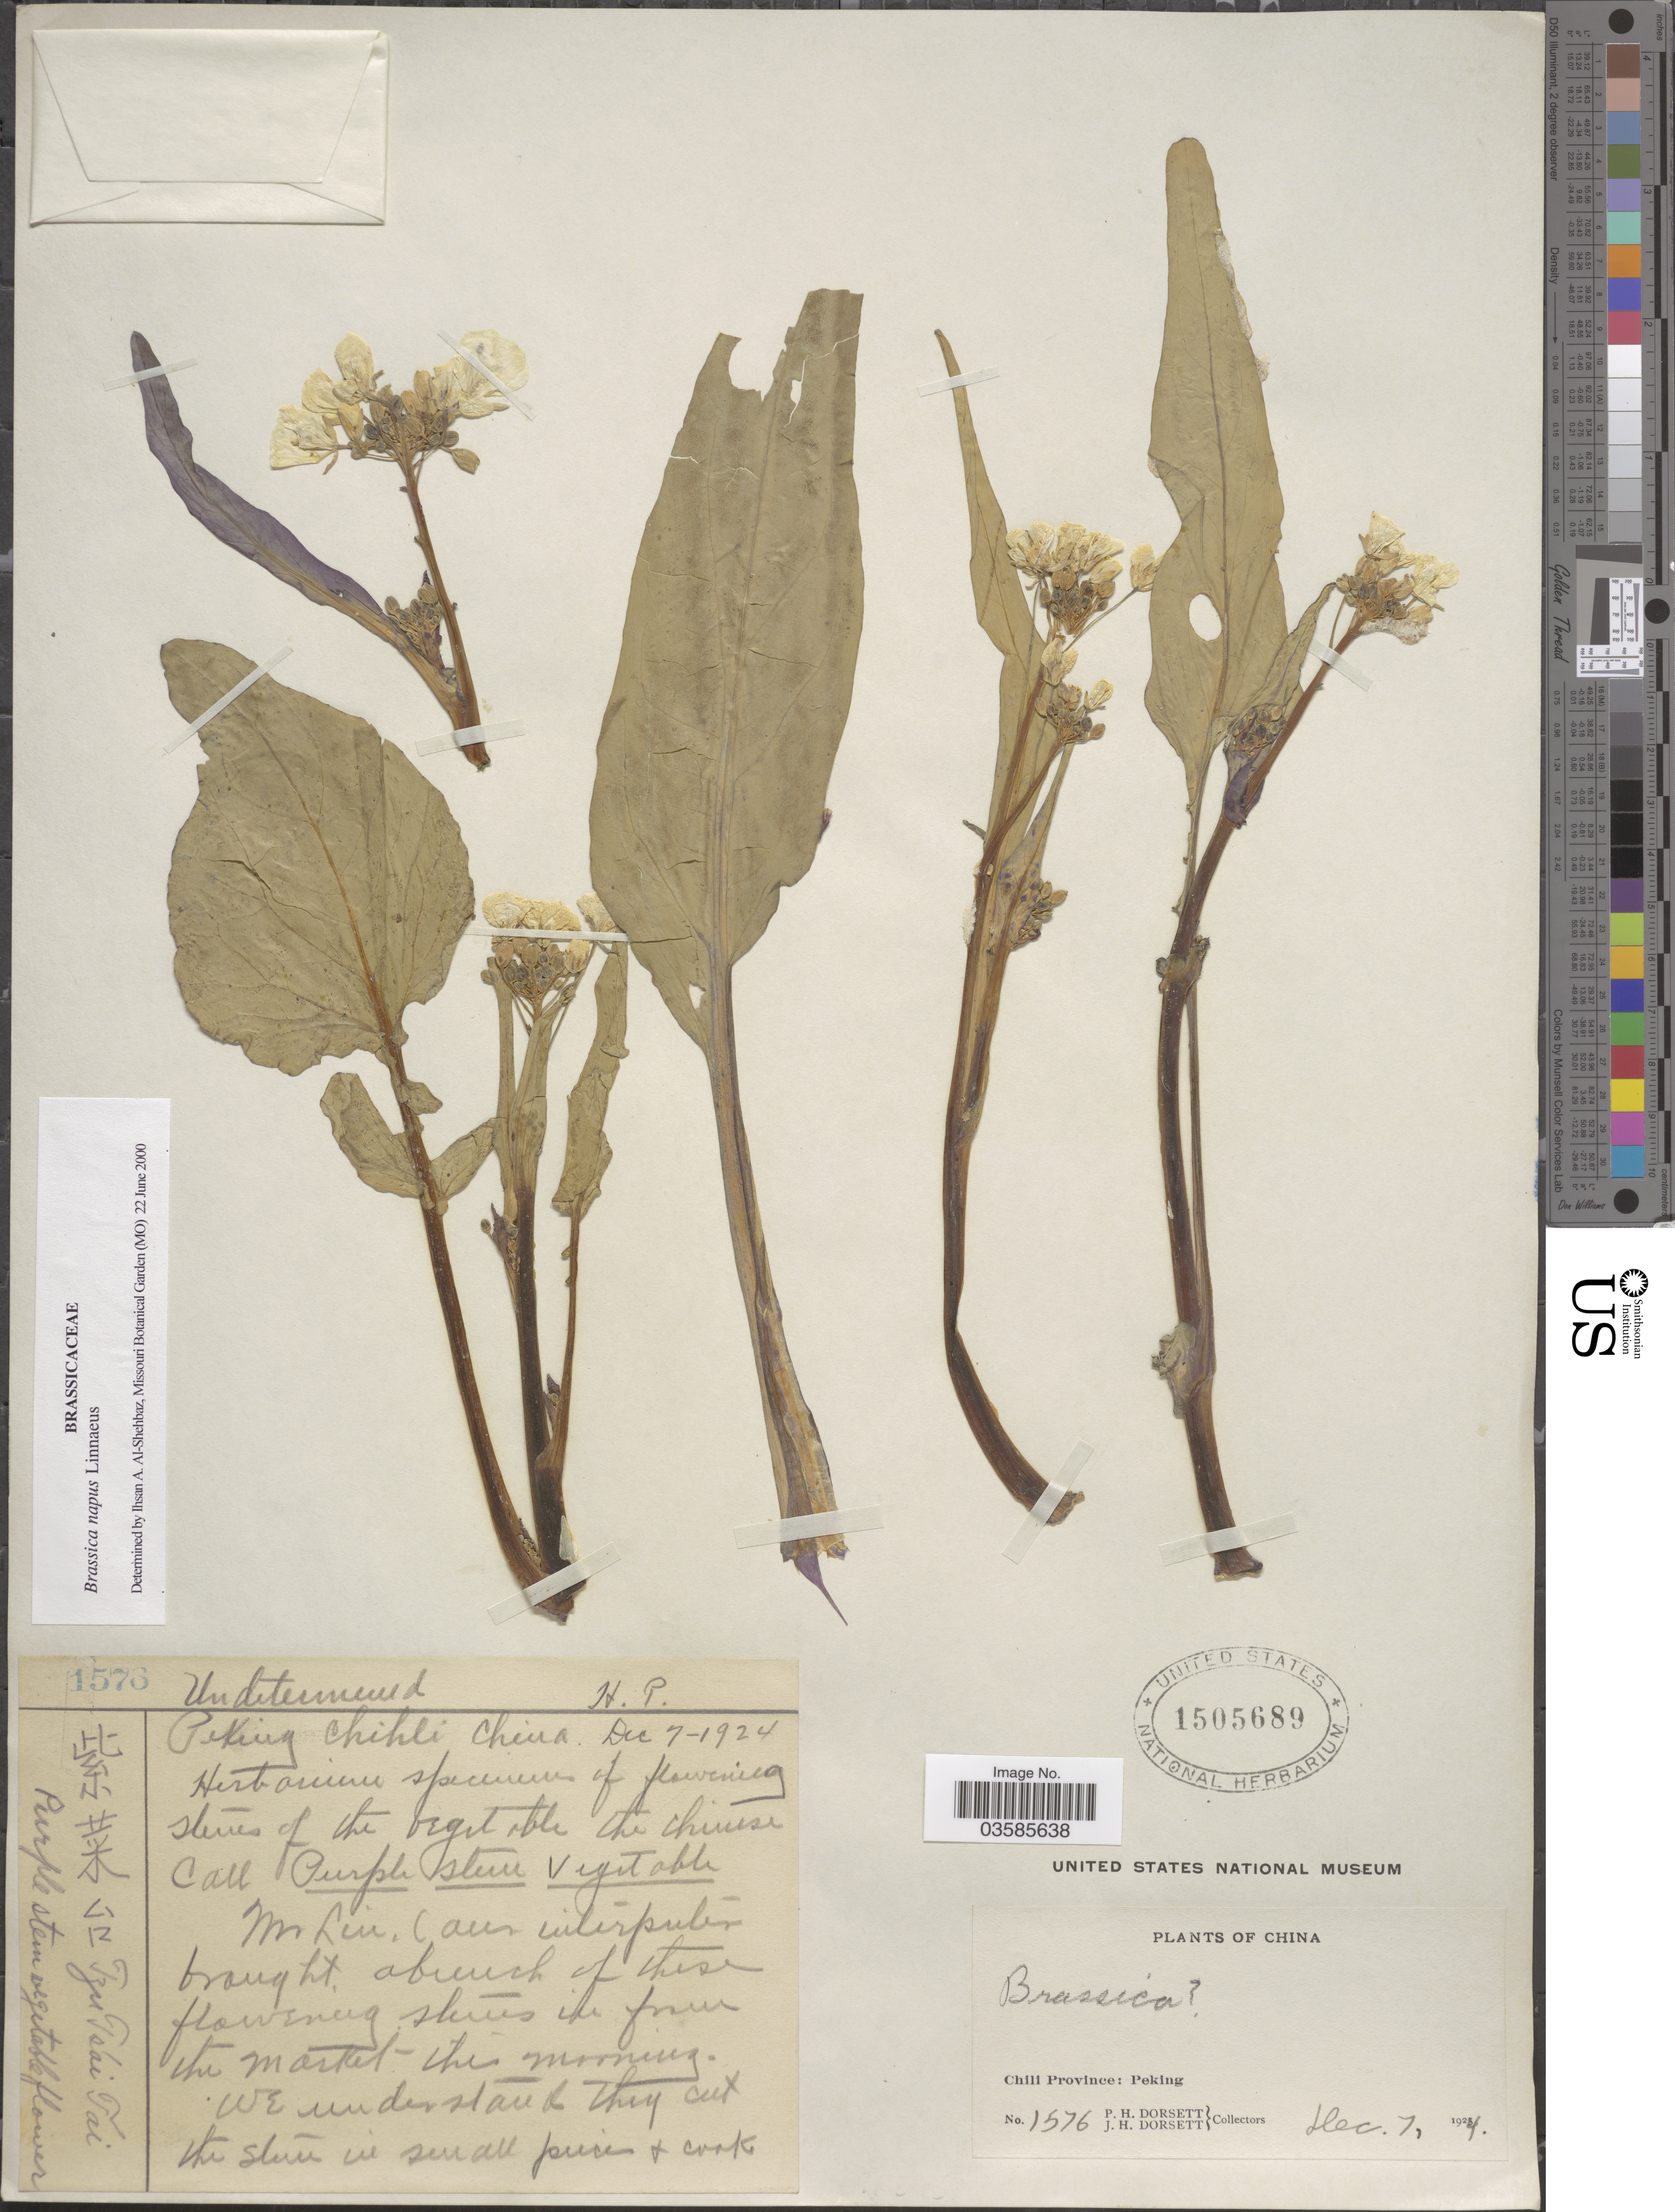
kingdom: Plantae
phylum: Tracheophyta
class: Magnoliopsida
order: Brassicales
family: Brassicaceae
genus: Brassica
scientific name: Brassica napus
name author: L.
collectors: P. H. Dorsett & J. Dorsett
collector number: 1576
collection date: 1924-12-07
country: China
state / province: Beijing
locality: Chili Province: Peking.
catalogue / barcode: US 1505689